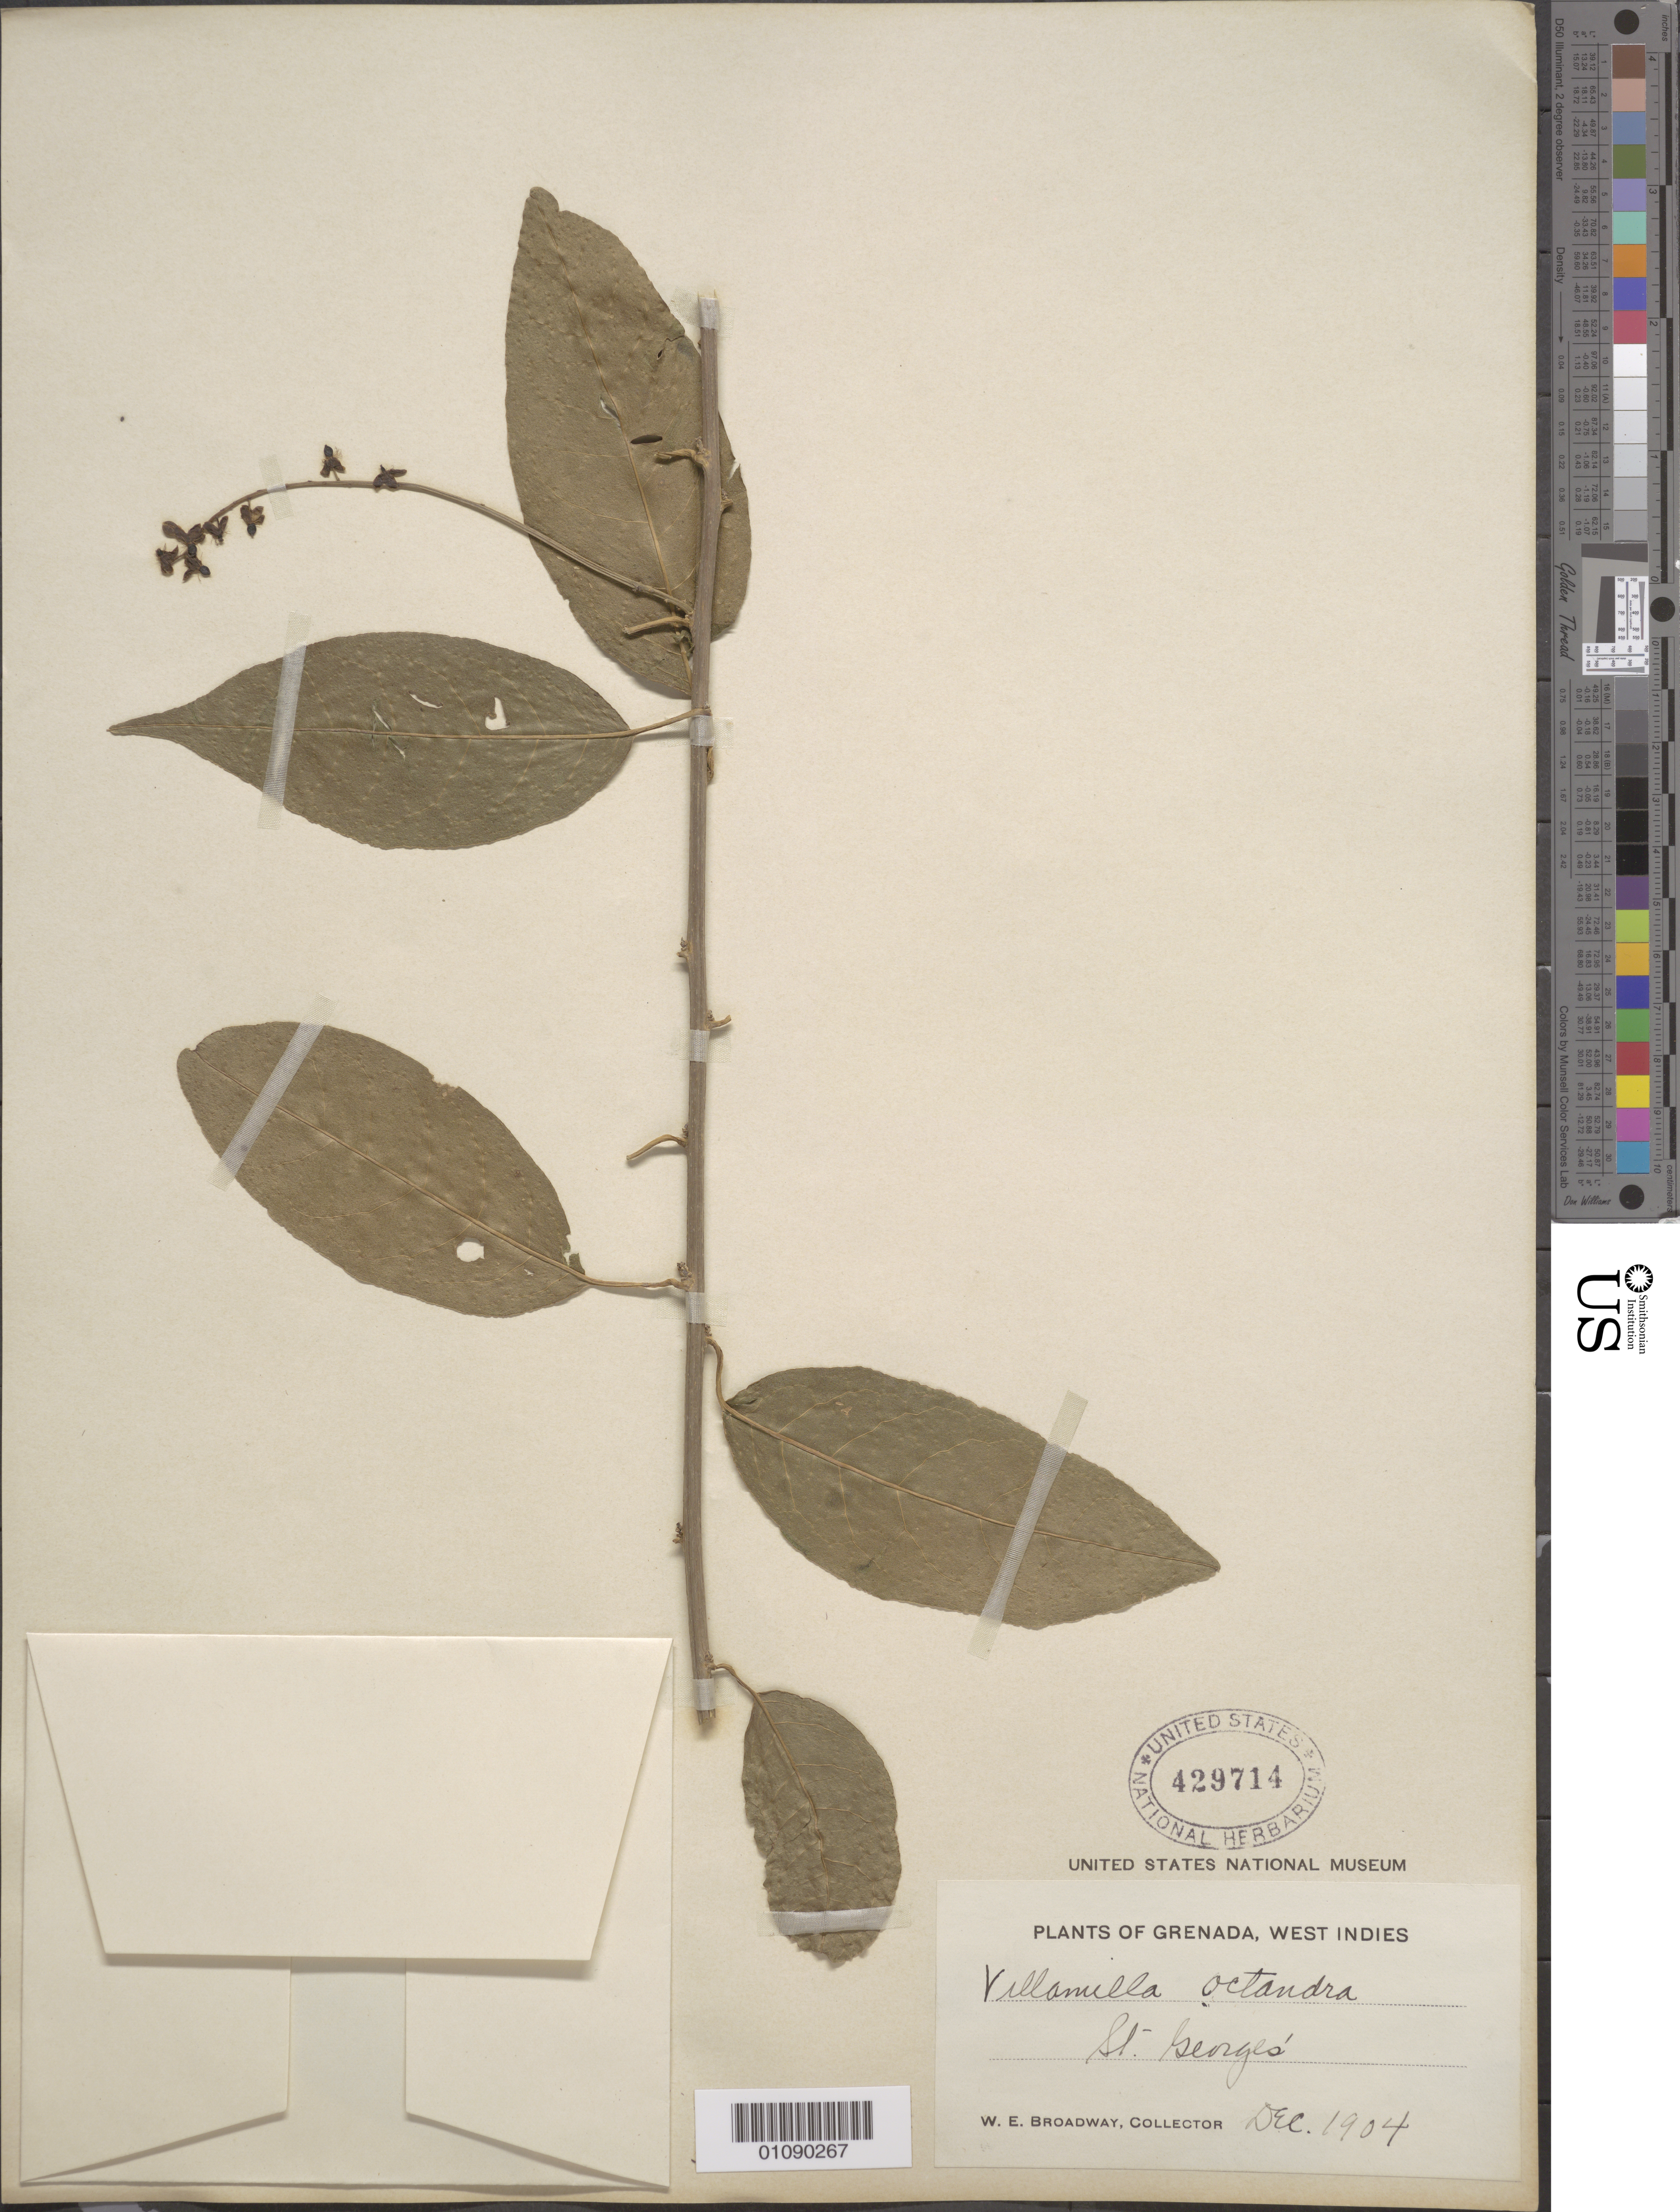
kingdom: Plantae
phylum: Tracheophyta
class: Magnoliopsida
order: Caryophyllales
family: Phytolaccaceae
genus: Trichostigma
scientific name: Trichostigma octandrum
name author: (L.) H. Walter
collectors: W. E. Broadway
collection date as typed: Dec 1904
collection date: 1904-12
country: Grenada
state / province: Saint George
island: Grenada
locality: St. George's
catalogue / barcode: US 429714